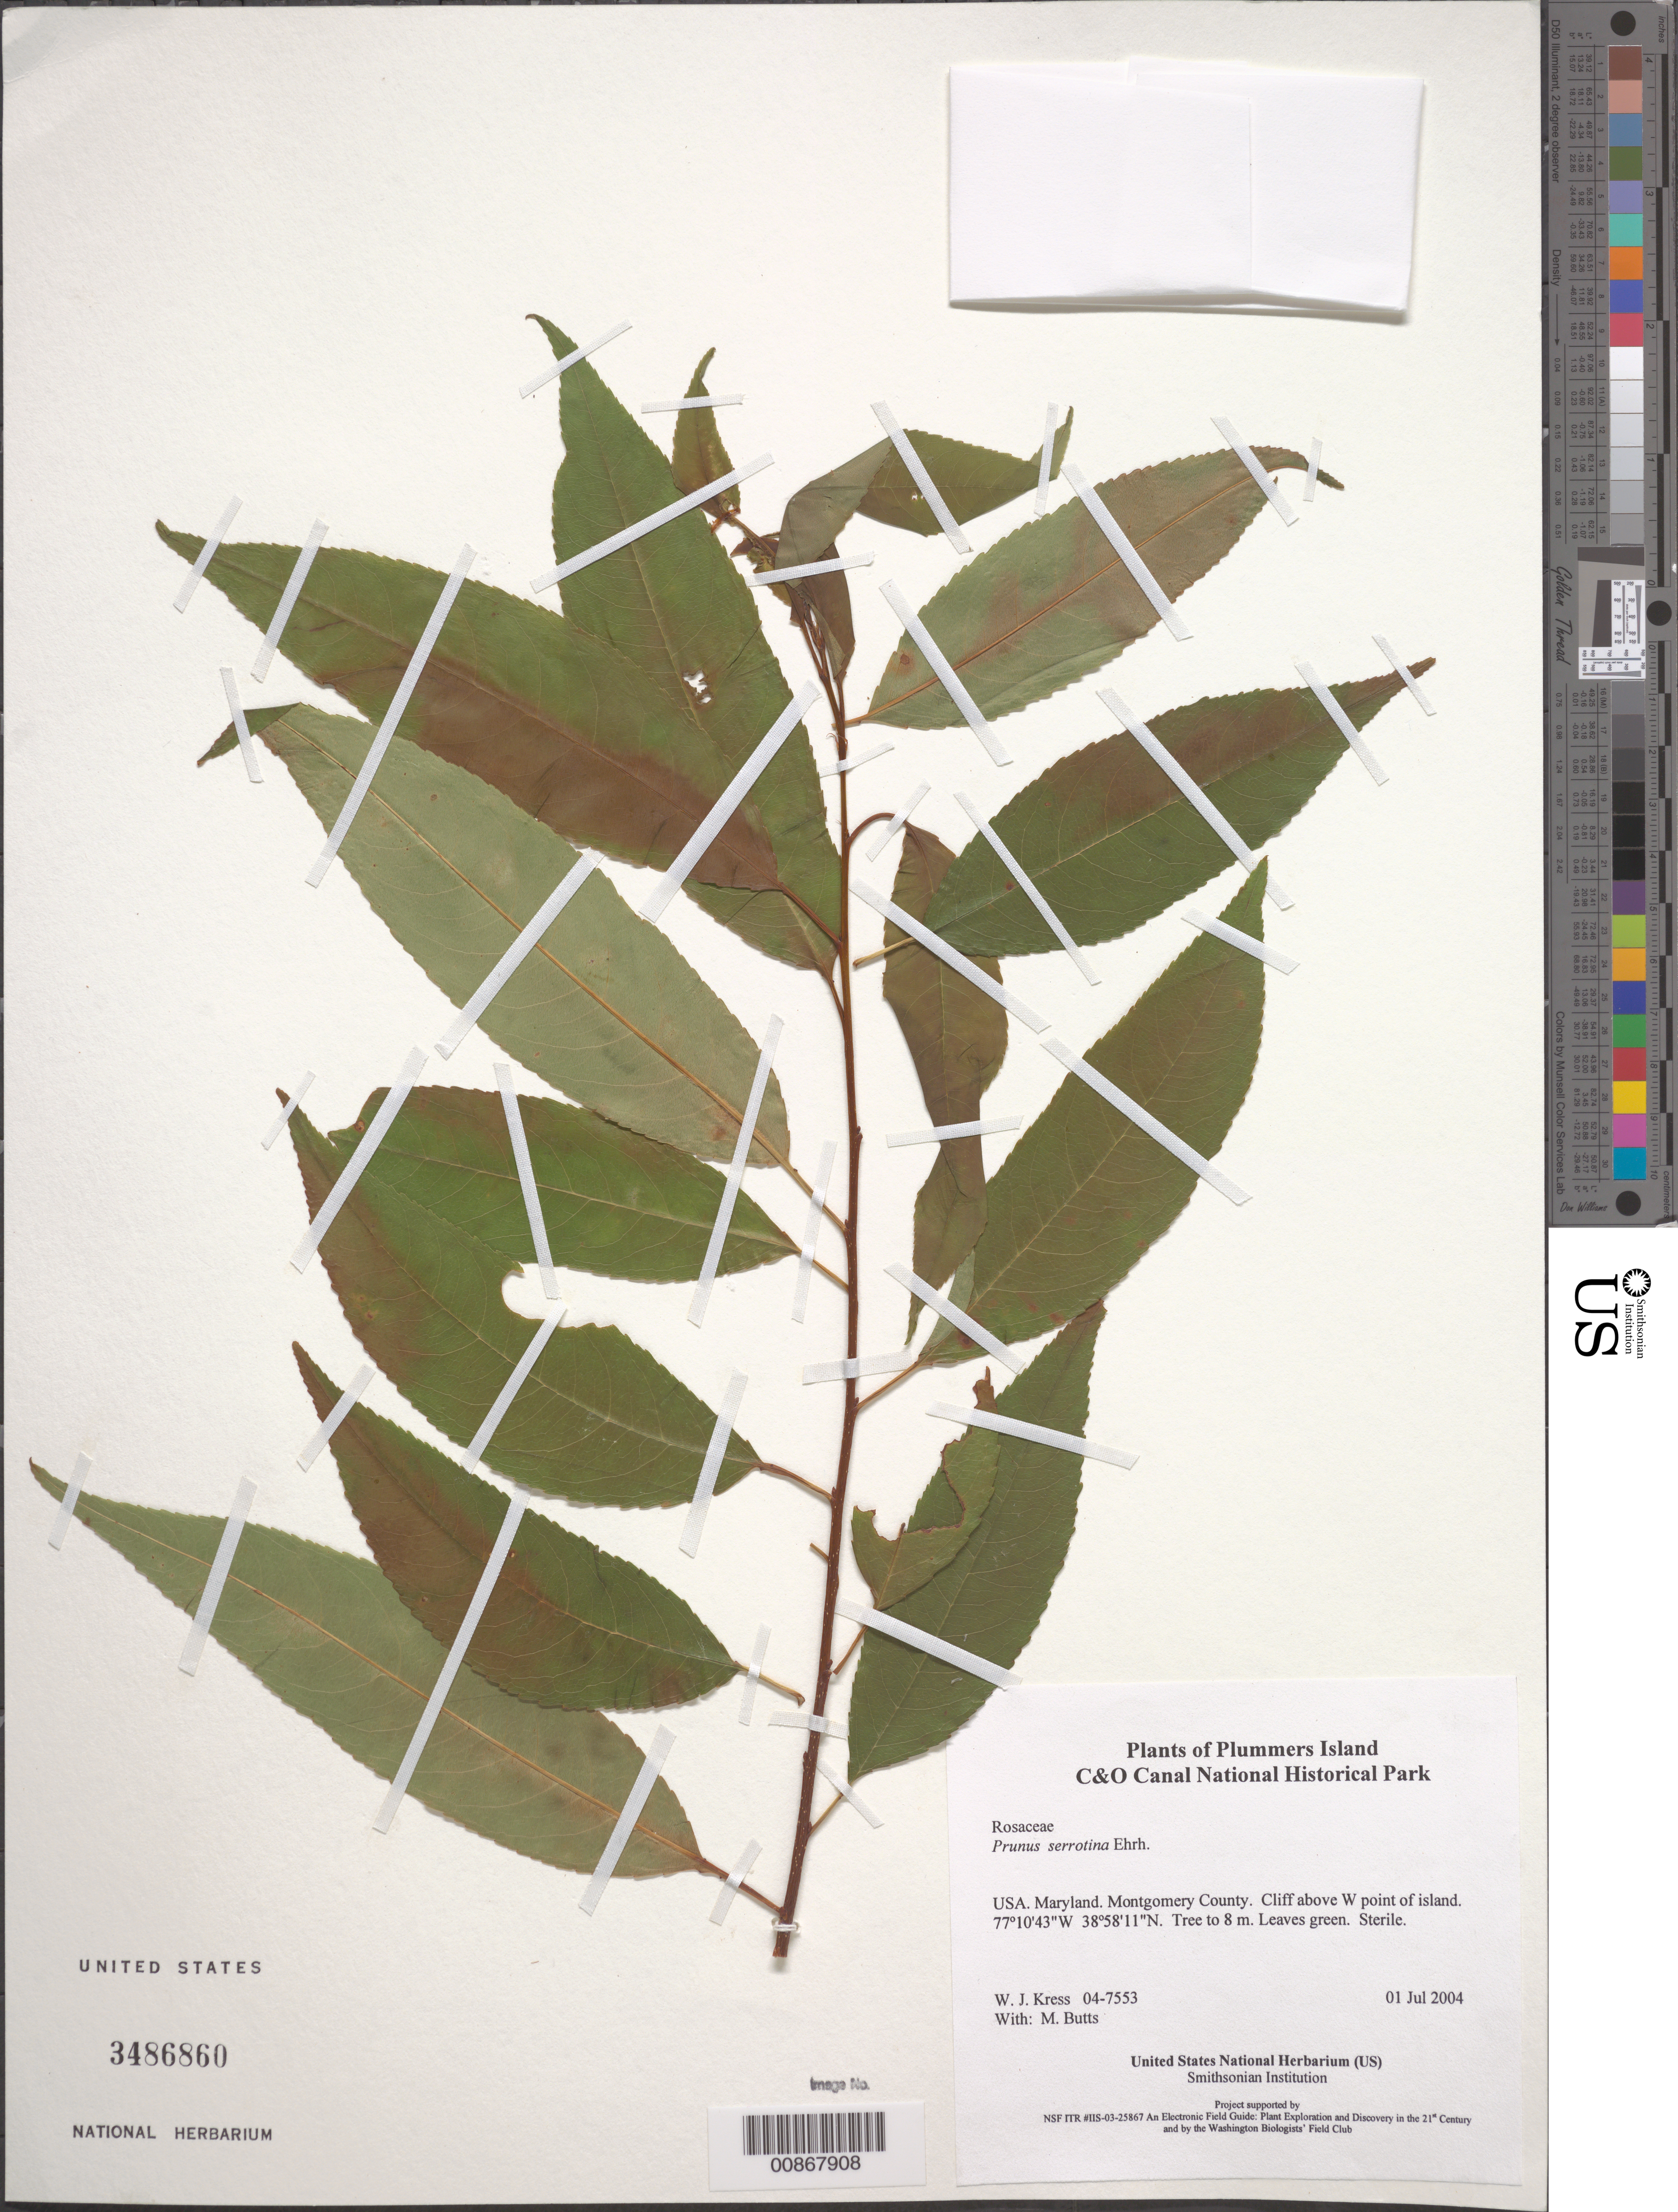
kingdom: Plantae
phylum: Tracheophyta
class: Magnoliopsida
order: Rosales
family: Rosaceae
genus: Prunus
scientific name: Prunus serotina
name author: Ehrh.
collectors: W. J. Kress & M. B. Butts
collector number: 04-7553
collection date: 2004-07-01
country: United States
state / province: Maryland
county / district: Montgomery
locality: Chesapeake and Ohio Canal National Historical Park, Plummers Island, cliff above W point of island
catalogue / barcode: US 3486860